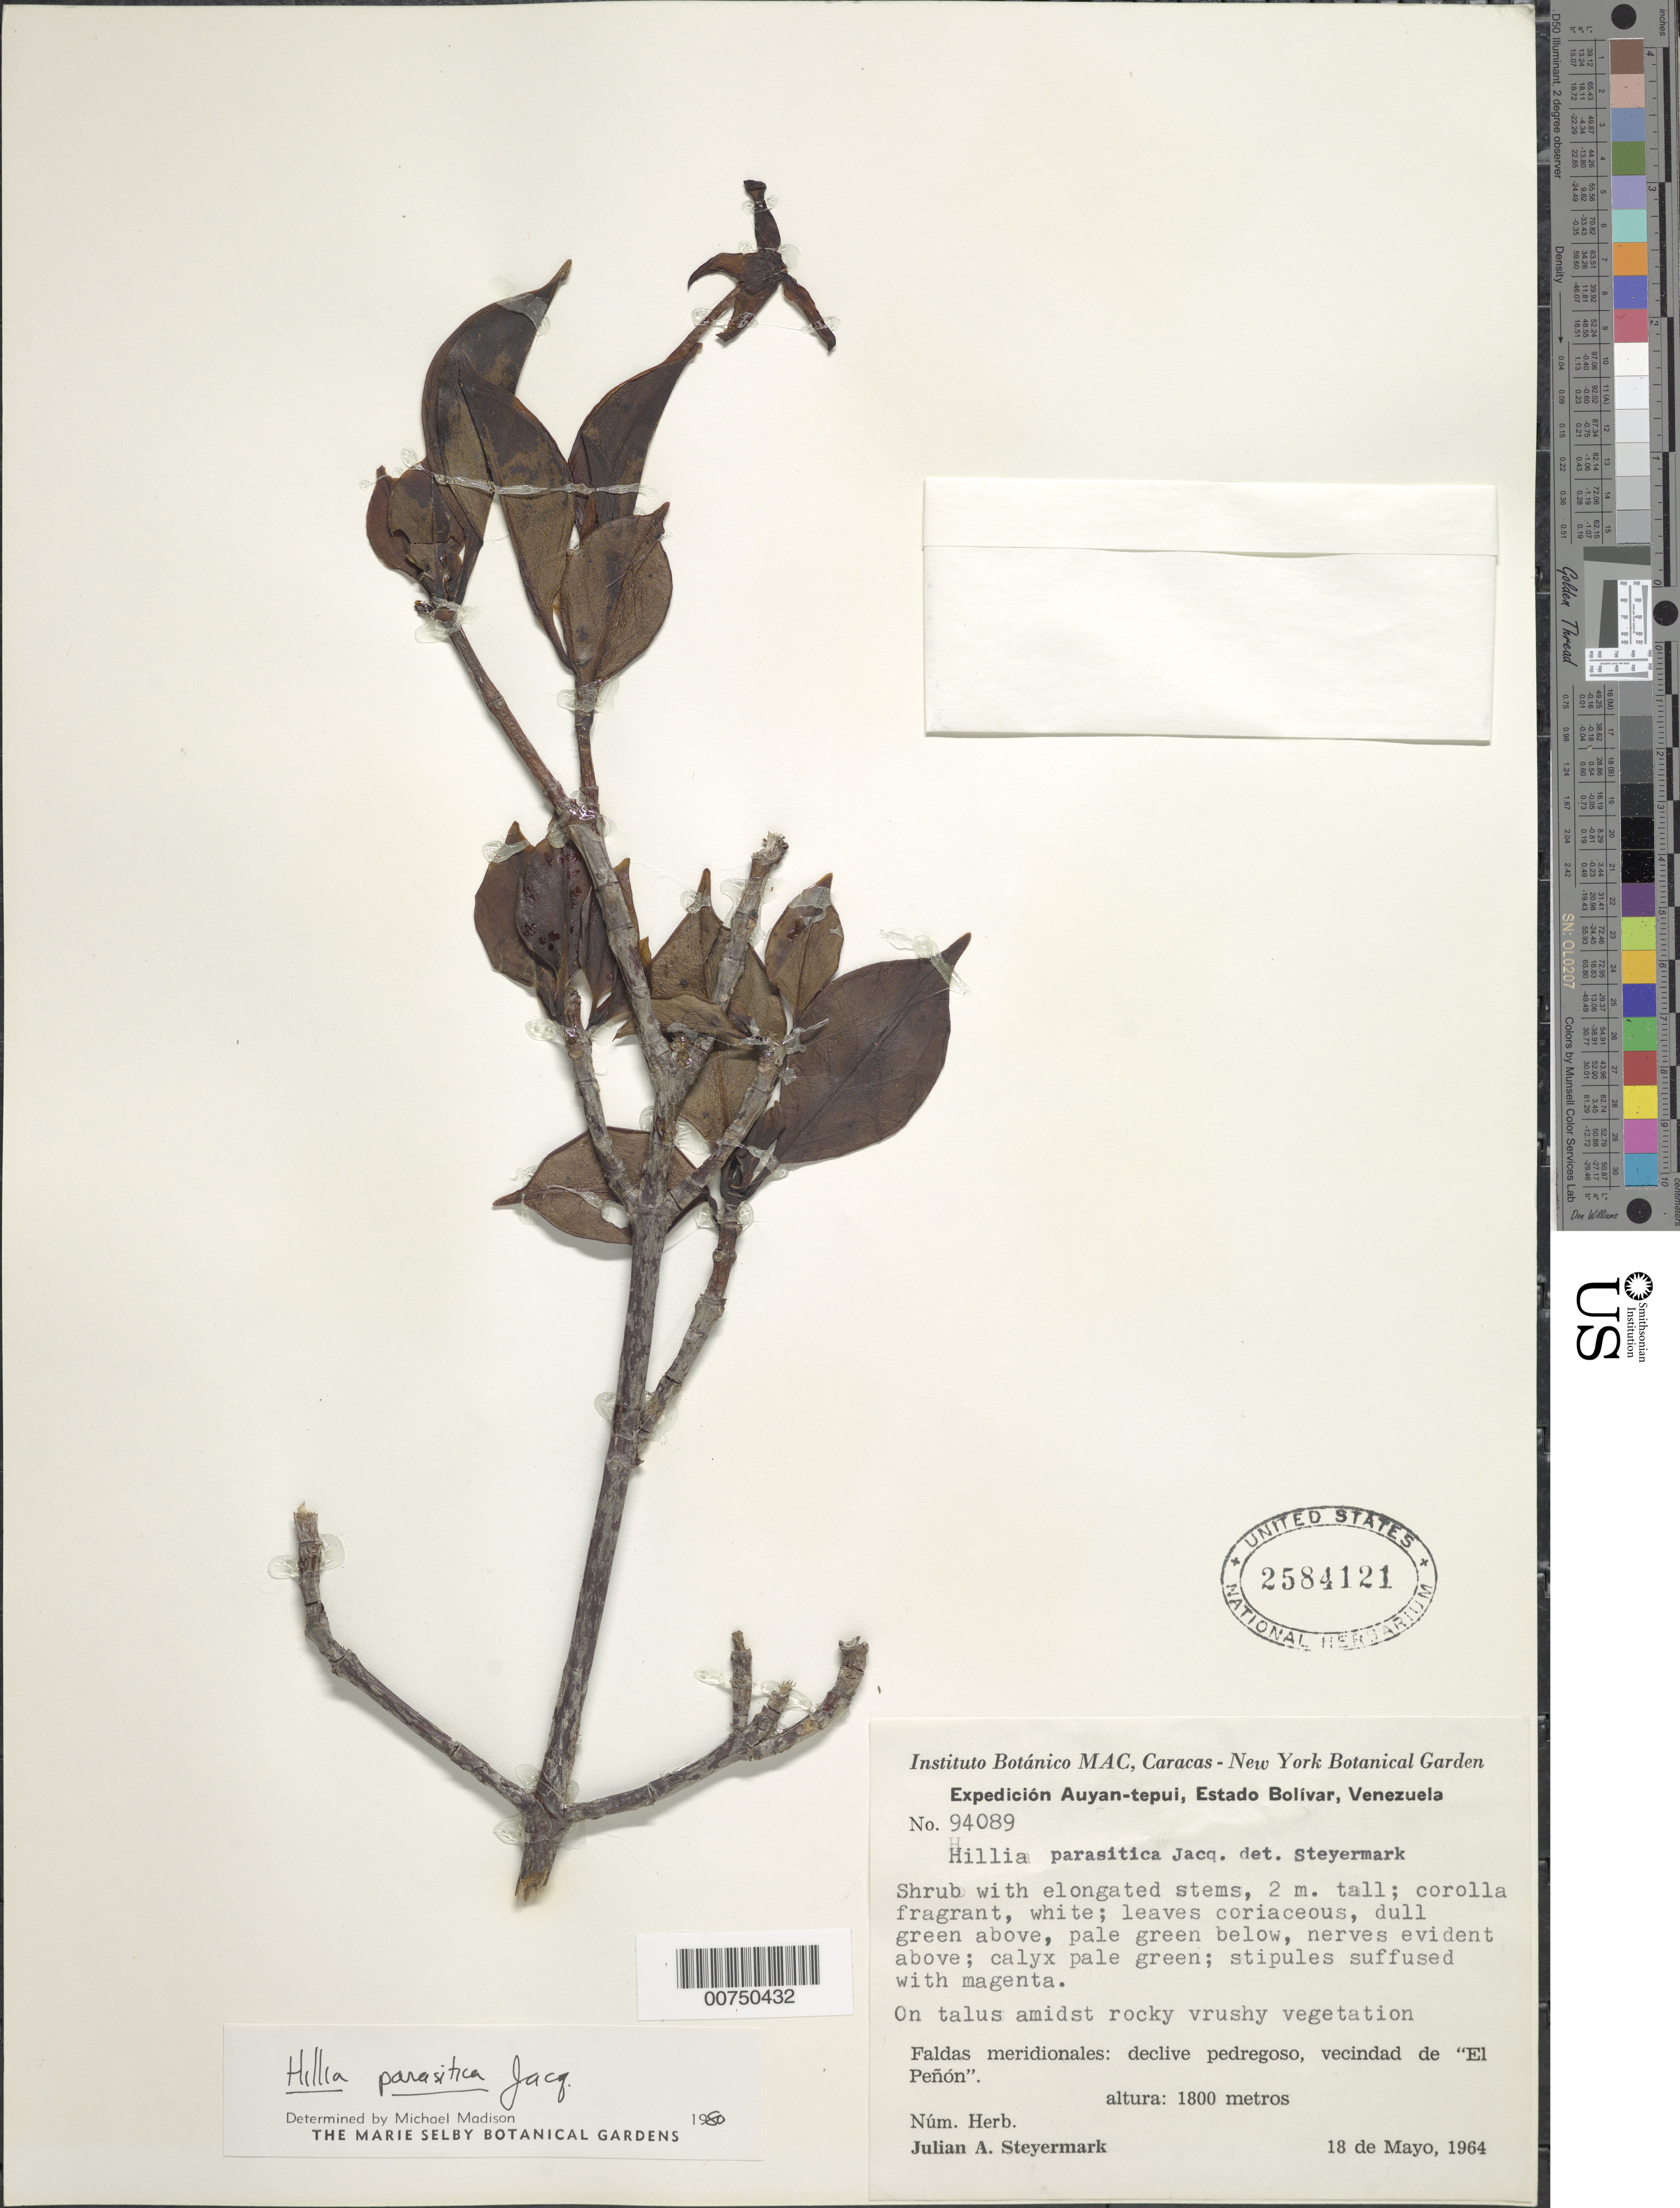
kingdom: Plantae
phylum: Tracheophyta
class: Magnoliopsida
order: Gentianales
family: Rubiaceae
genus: Hillia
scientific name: Hillia parasitica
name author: Jacq.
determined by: Madison, Michael T.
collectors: J. Steyermark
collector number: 94089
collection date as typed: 18-May-64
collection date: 1964-05-18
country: Venezuela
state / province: Bolívar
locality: Auyan-tepuí; Faldas meridionales; declive pedregoso, vec de "El Peñon"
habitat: Talus amidst rocky brushy vegetation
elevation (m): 1800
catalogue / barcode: US 2584121